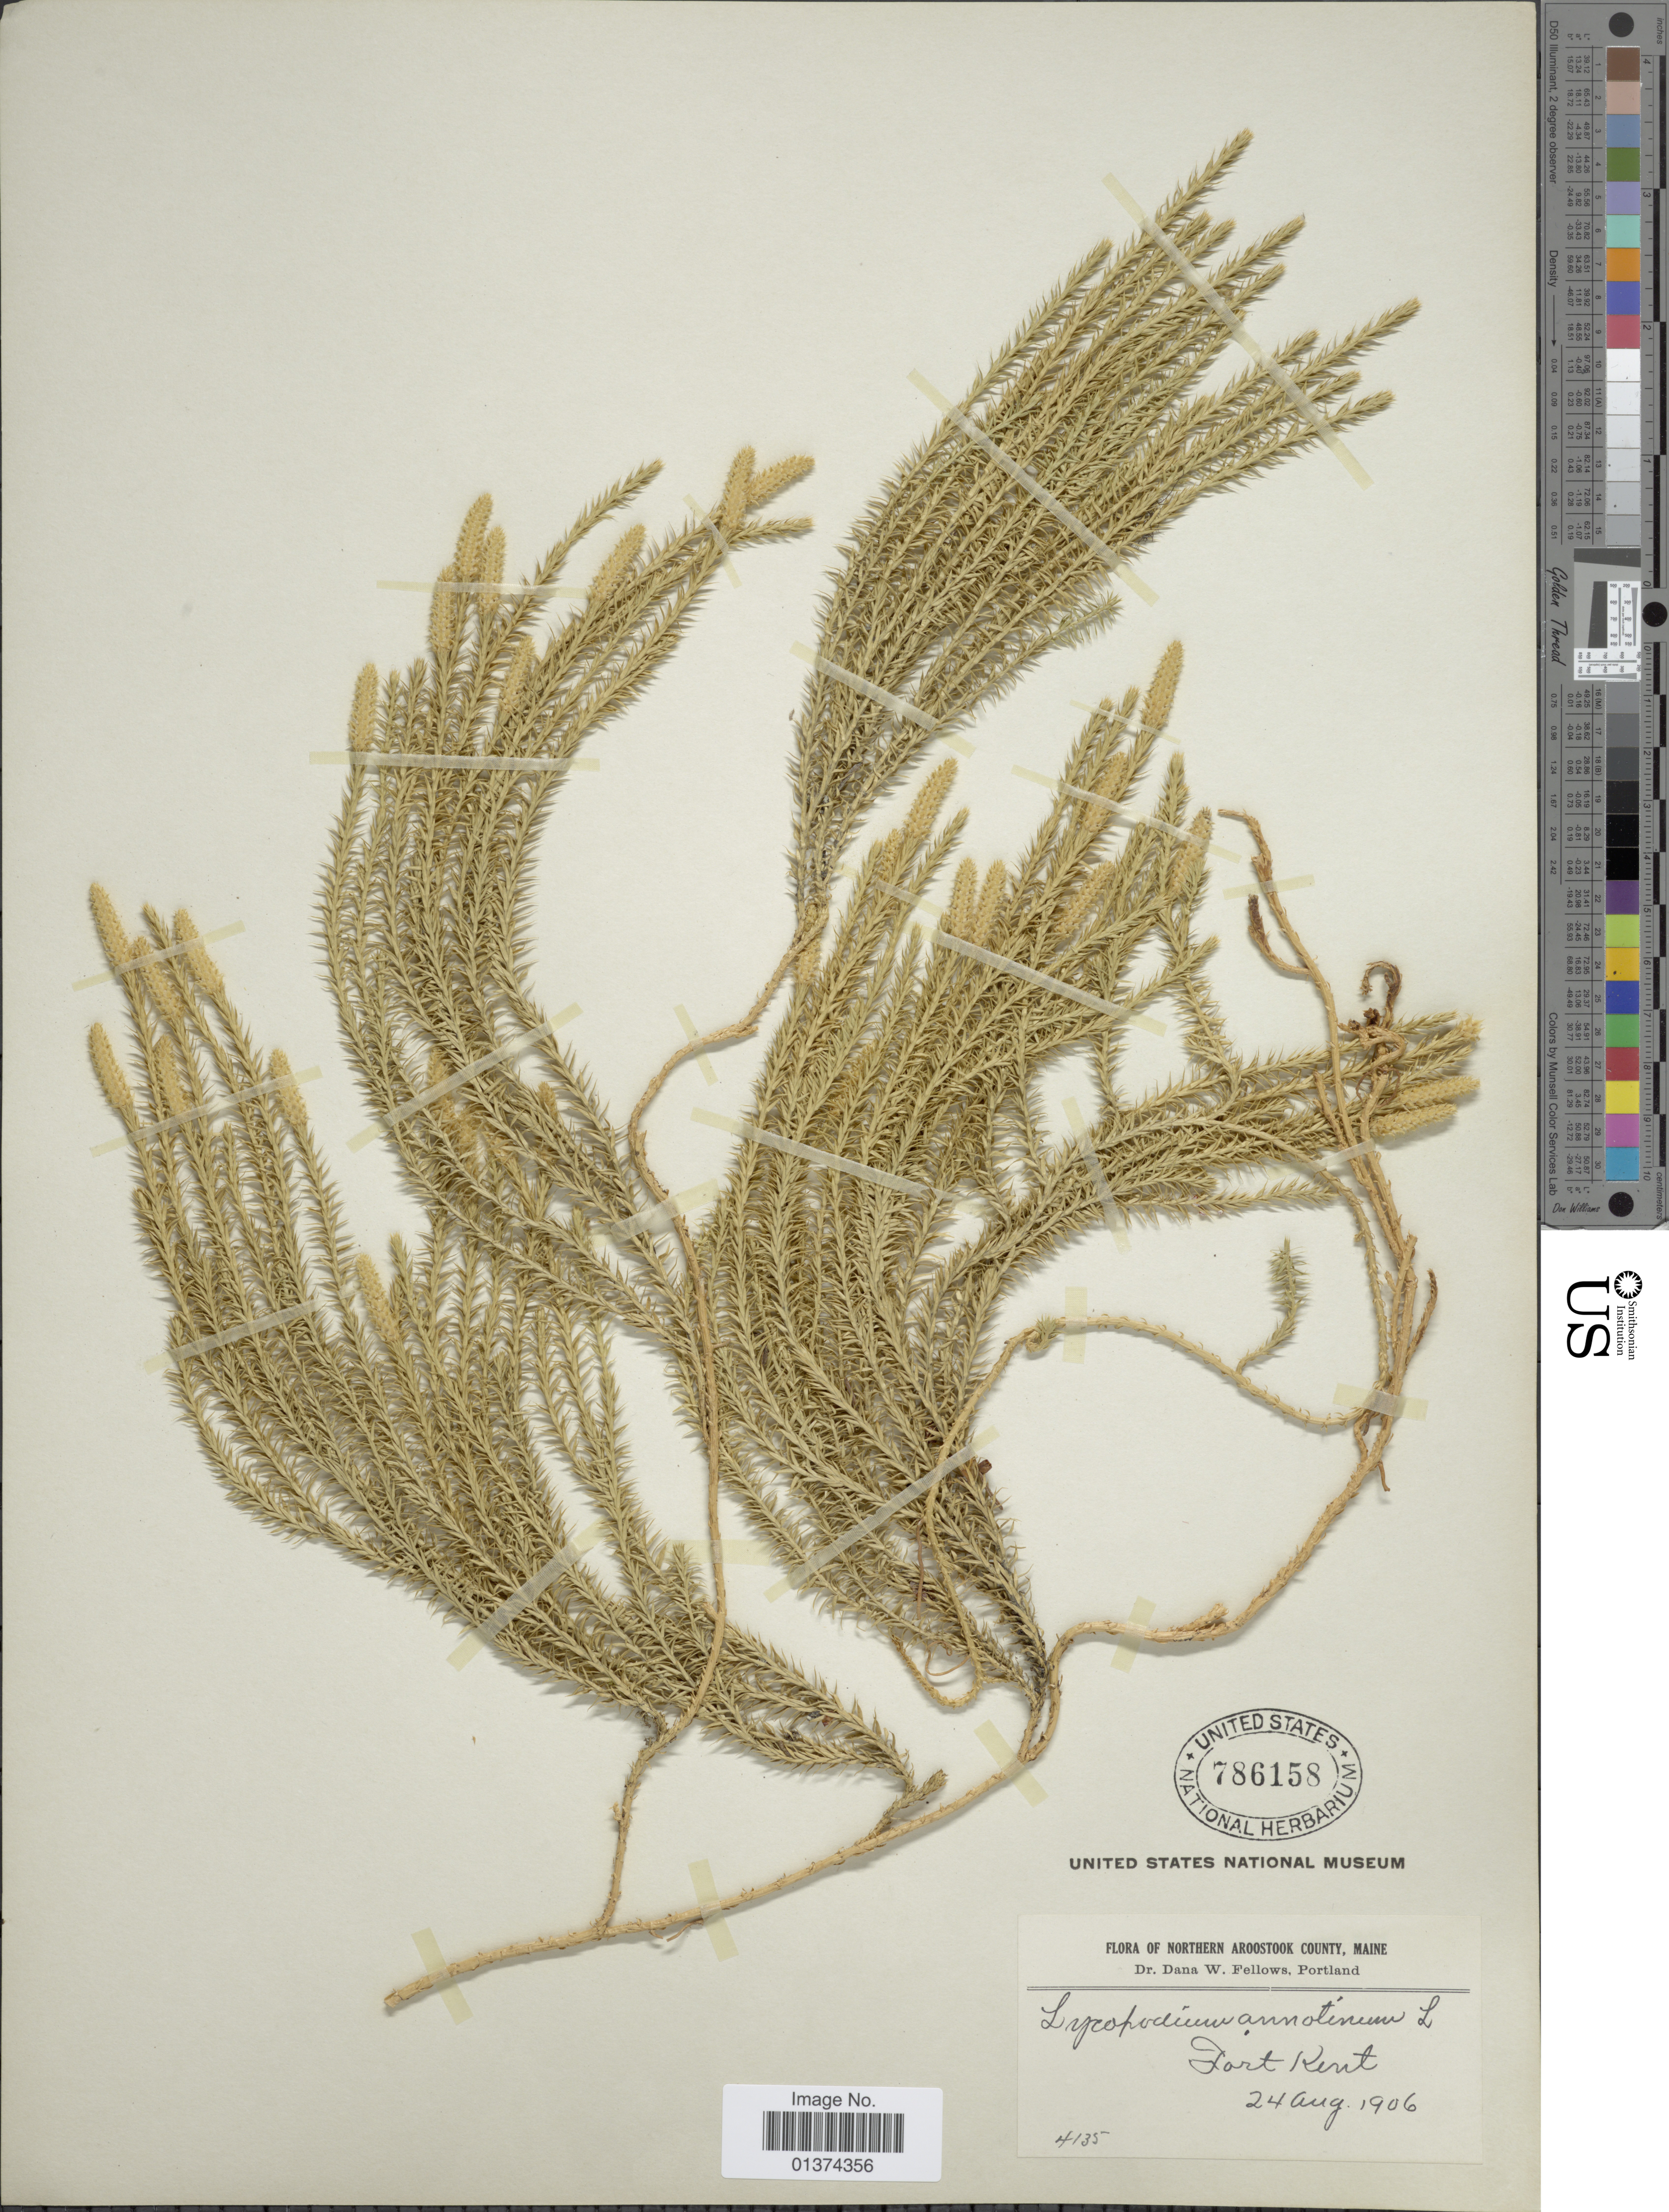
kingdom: Plantae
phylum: Tracheophyta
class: Lycopodiopsida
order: Lycopodiales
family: Lycopodiaceae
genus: Spinulum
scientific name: Spinulum annotinum subsp. annotinum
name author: (L.) A. Haines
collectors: D. W. Fellows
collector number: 4135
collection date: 1906-08-24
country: United States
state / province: Maine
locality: Northern Aroostook County, Fort Kent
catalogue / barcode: US 786158